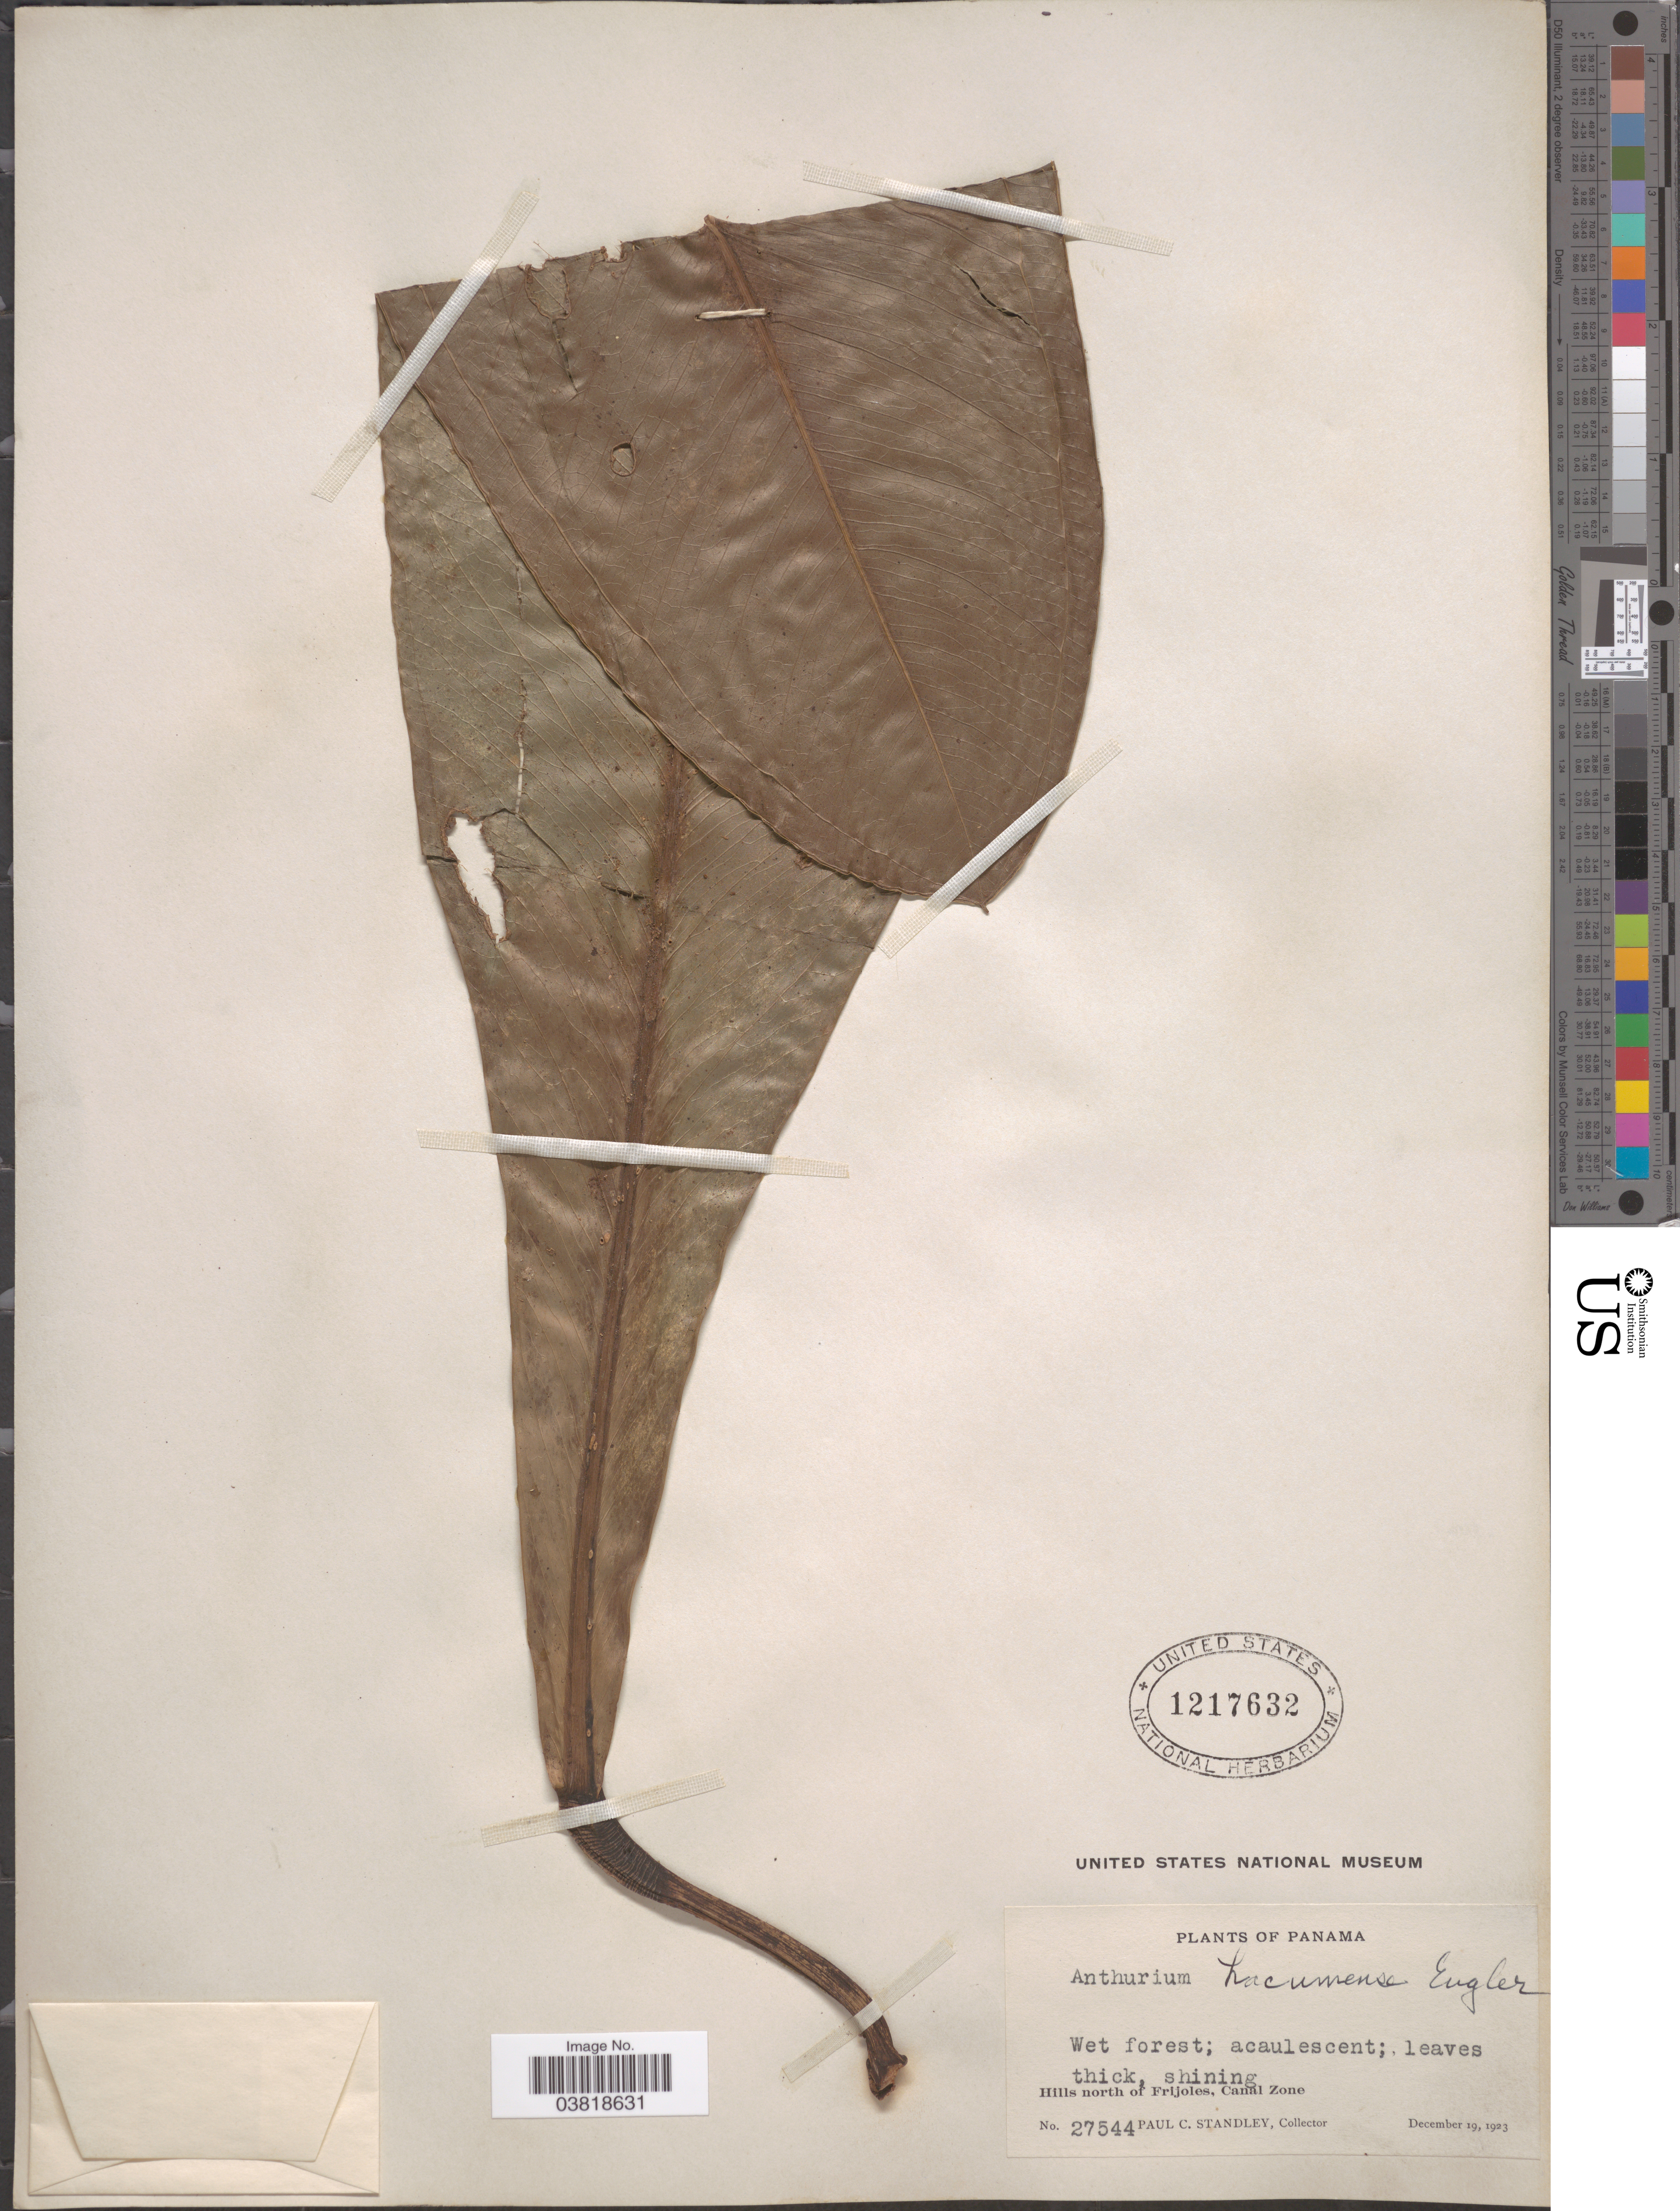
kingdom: Plantae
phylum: Tracheophyta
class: Liliopsida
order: Alismatales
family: Araceae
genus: Anthurium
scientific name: Anthurium hacumense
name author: Engl.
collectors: P. C. Standley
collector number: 27544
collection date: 1923-12-19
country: Panama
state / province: Colón / Panamá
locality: Hills north of Frijoles, Canal Zone.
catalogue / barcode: US 1217632